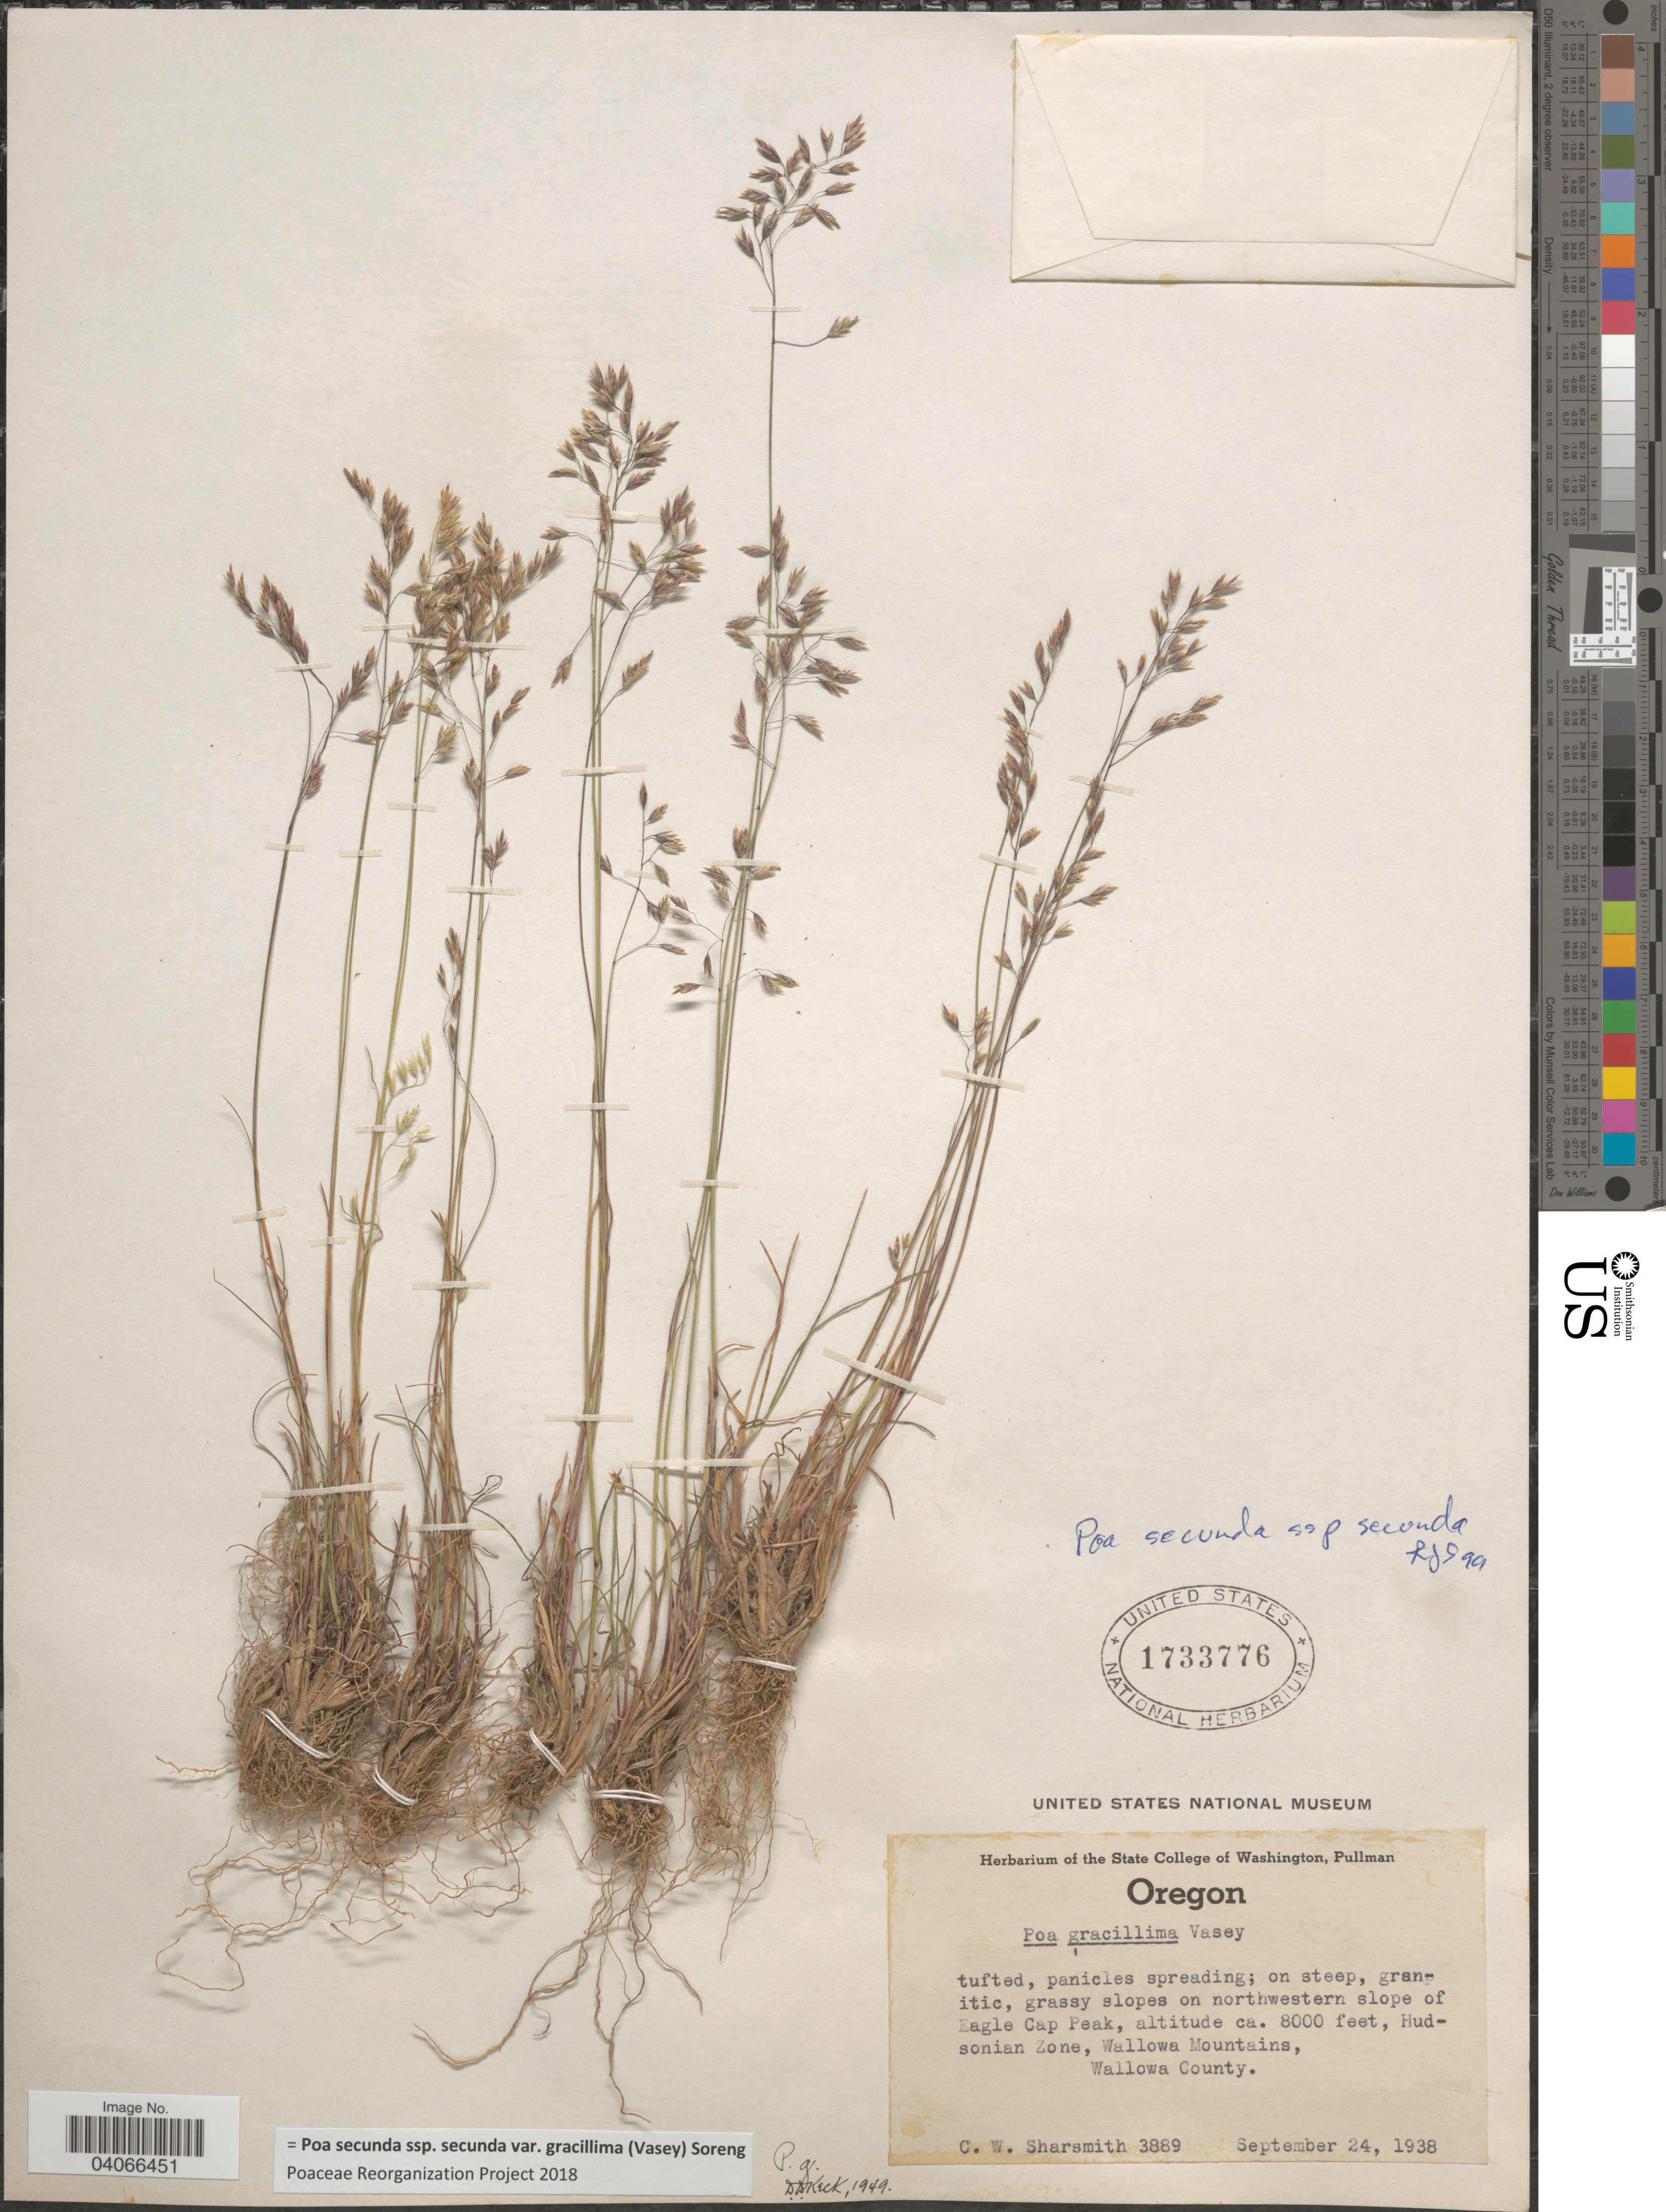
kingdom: Plantae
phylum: Tracheophyta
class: Liliopsida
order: Poales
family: Poaceae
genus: Poa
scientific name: Poa secunda subsp. secunda var. gracillima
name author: (Vasey) Soreng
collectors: C. Sharsmith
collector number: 3889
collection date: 1938-09-24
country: United States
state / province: Oregon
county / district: Wallowa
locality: Grassy slopes on northwestern slope of Eagle Cap Peak, Hudsonian Zone, Wallowa Mountains, Wallowa County.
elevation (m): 2438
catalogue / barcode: US 1733776